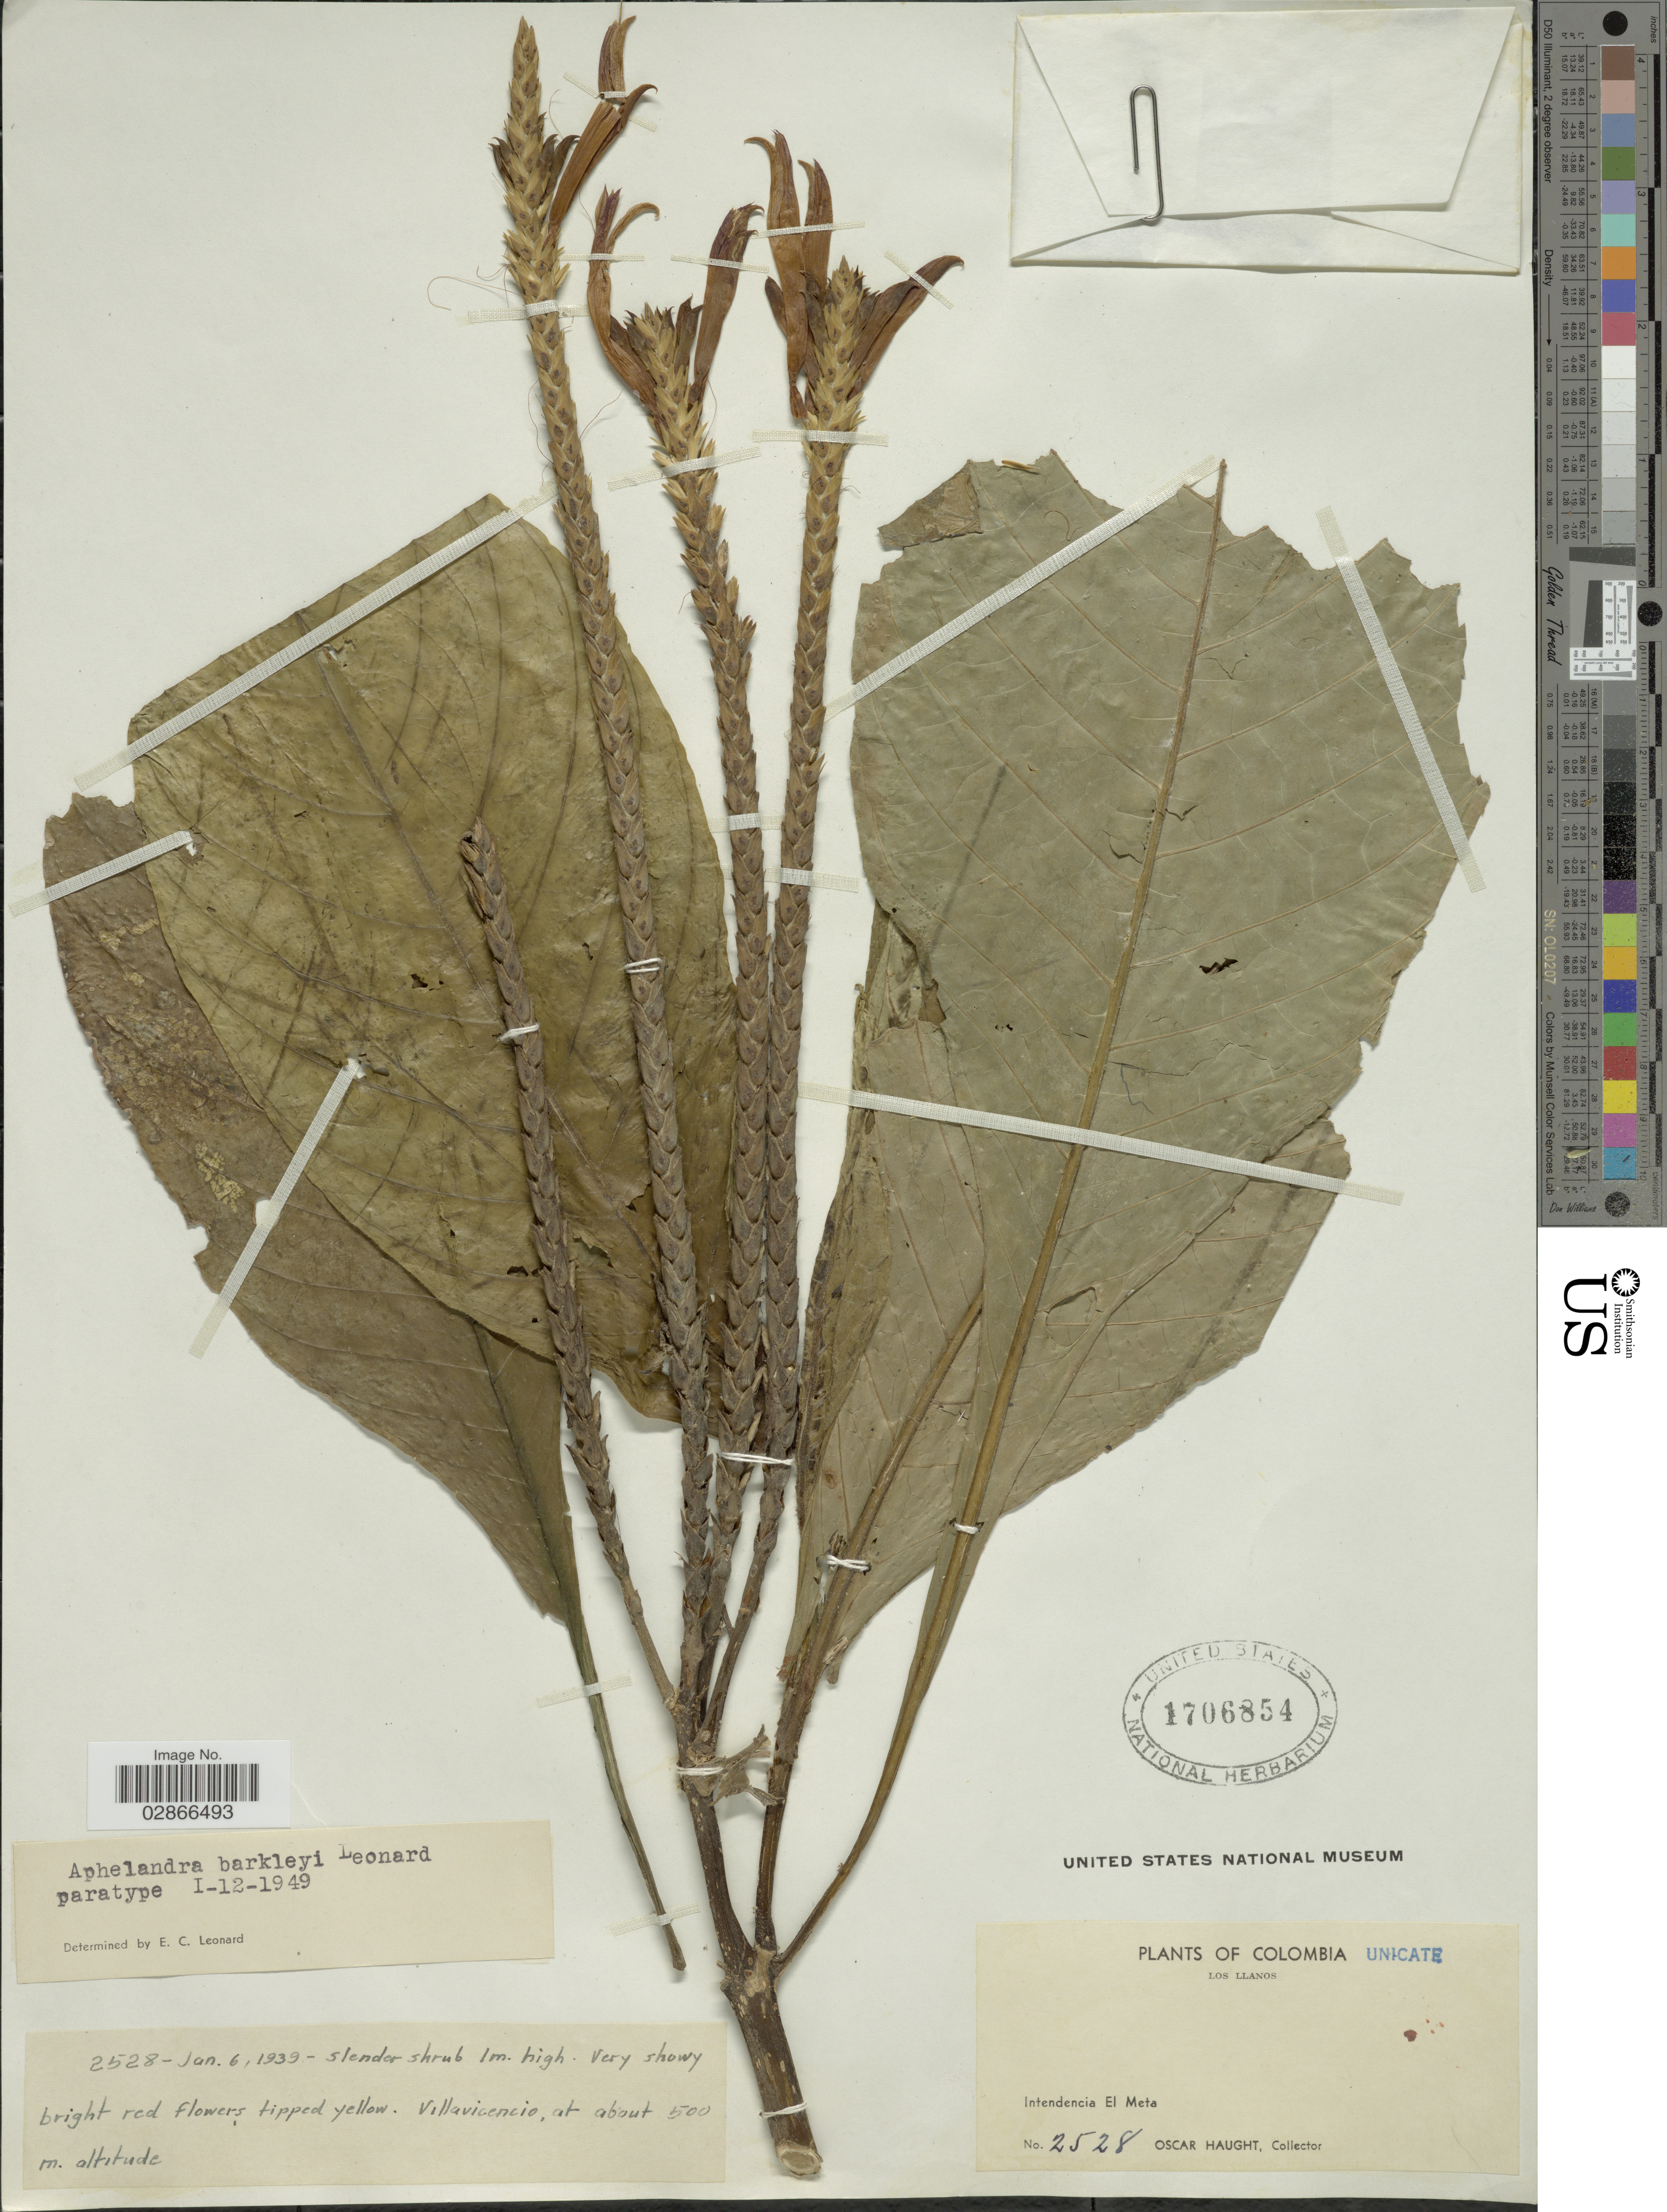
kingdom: Plantae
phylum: Tracheophyta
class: Magnoliopsida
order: Lamiales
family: Acanthaceae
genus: Aphelandra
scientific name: Aphelandra barkleyi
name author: Leonard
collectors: O. Haught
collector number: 2528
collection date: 1939-01-06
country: Colombia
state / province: Meta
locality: Los Llanos. Intendencia El Meta. Villavicencio.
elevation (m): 500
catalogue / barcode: US 1706854